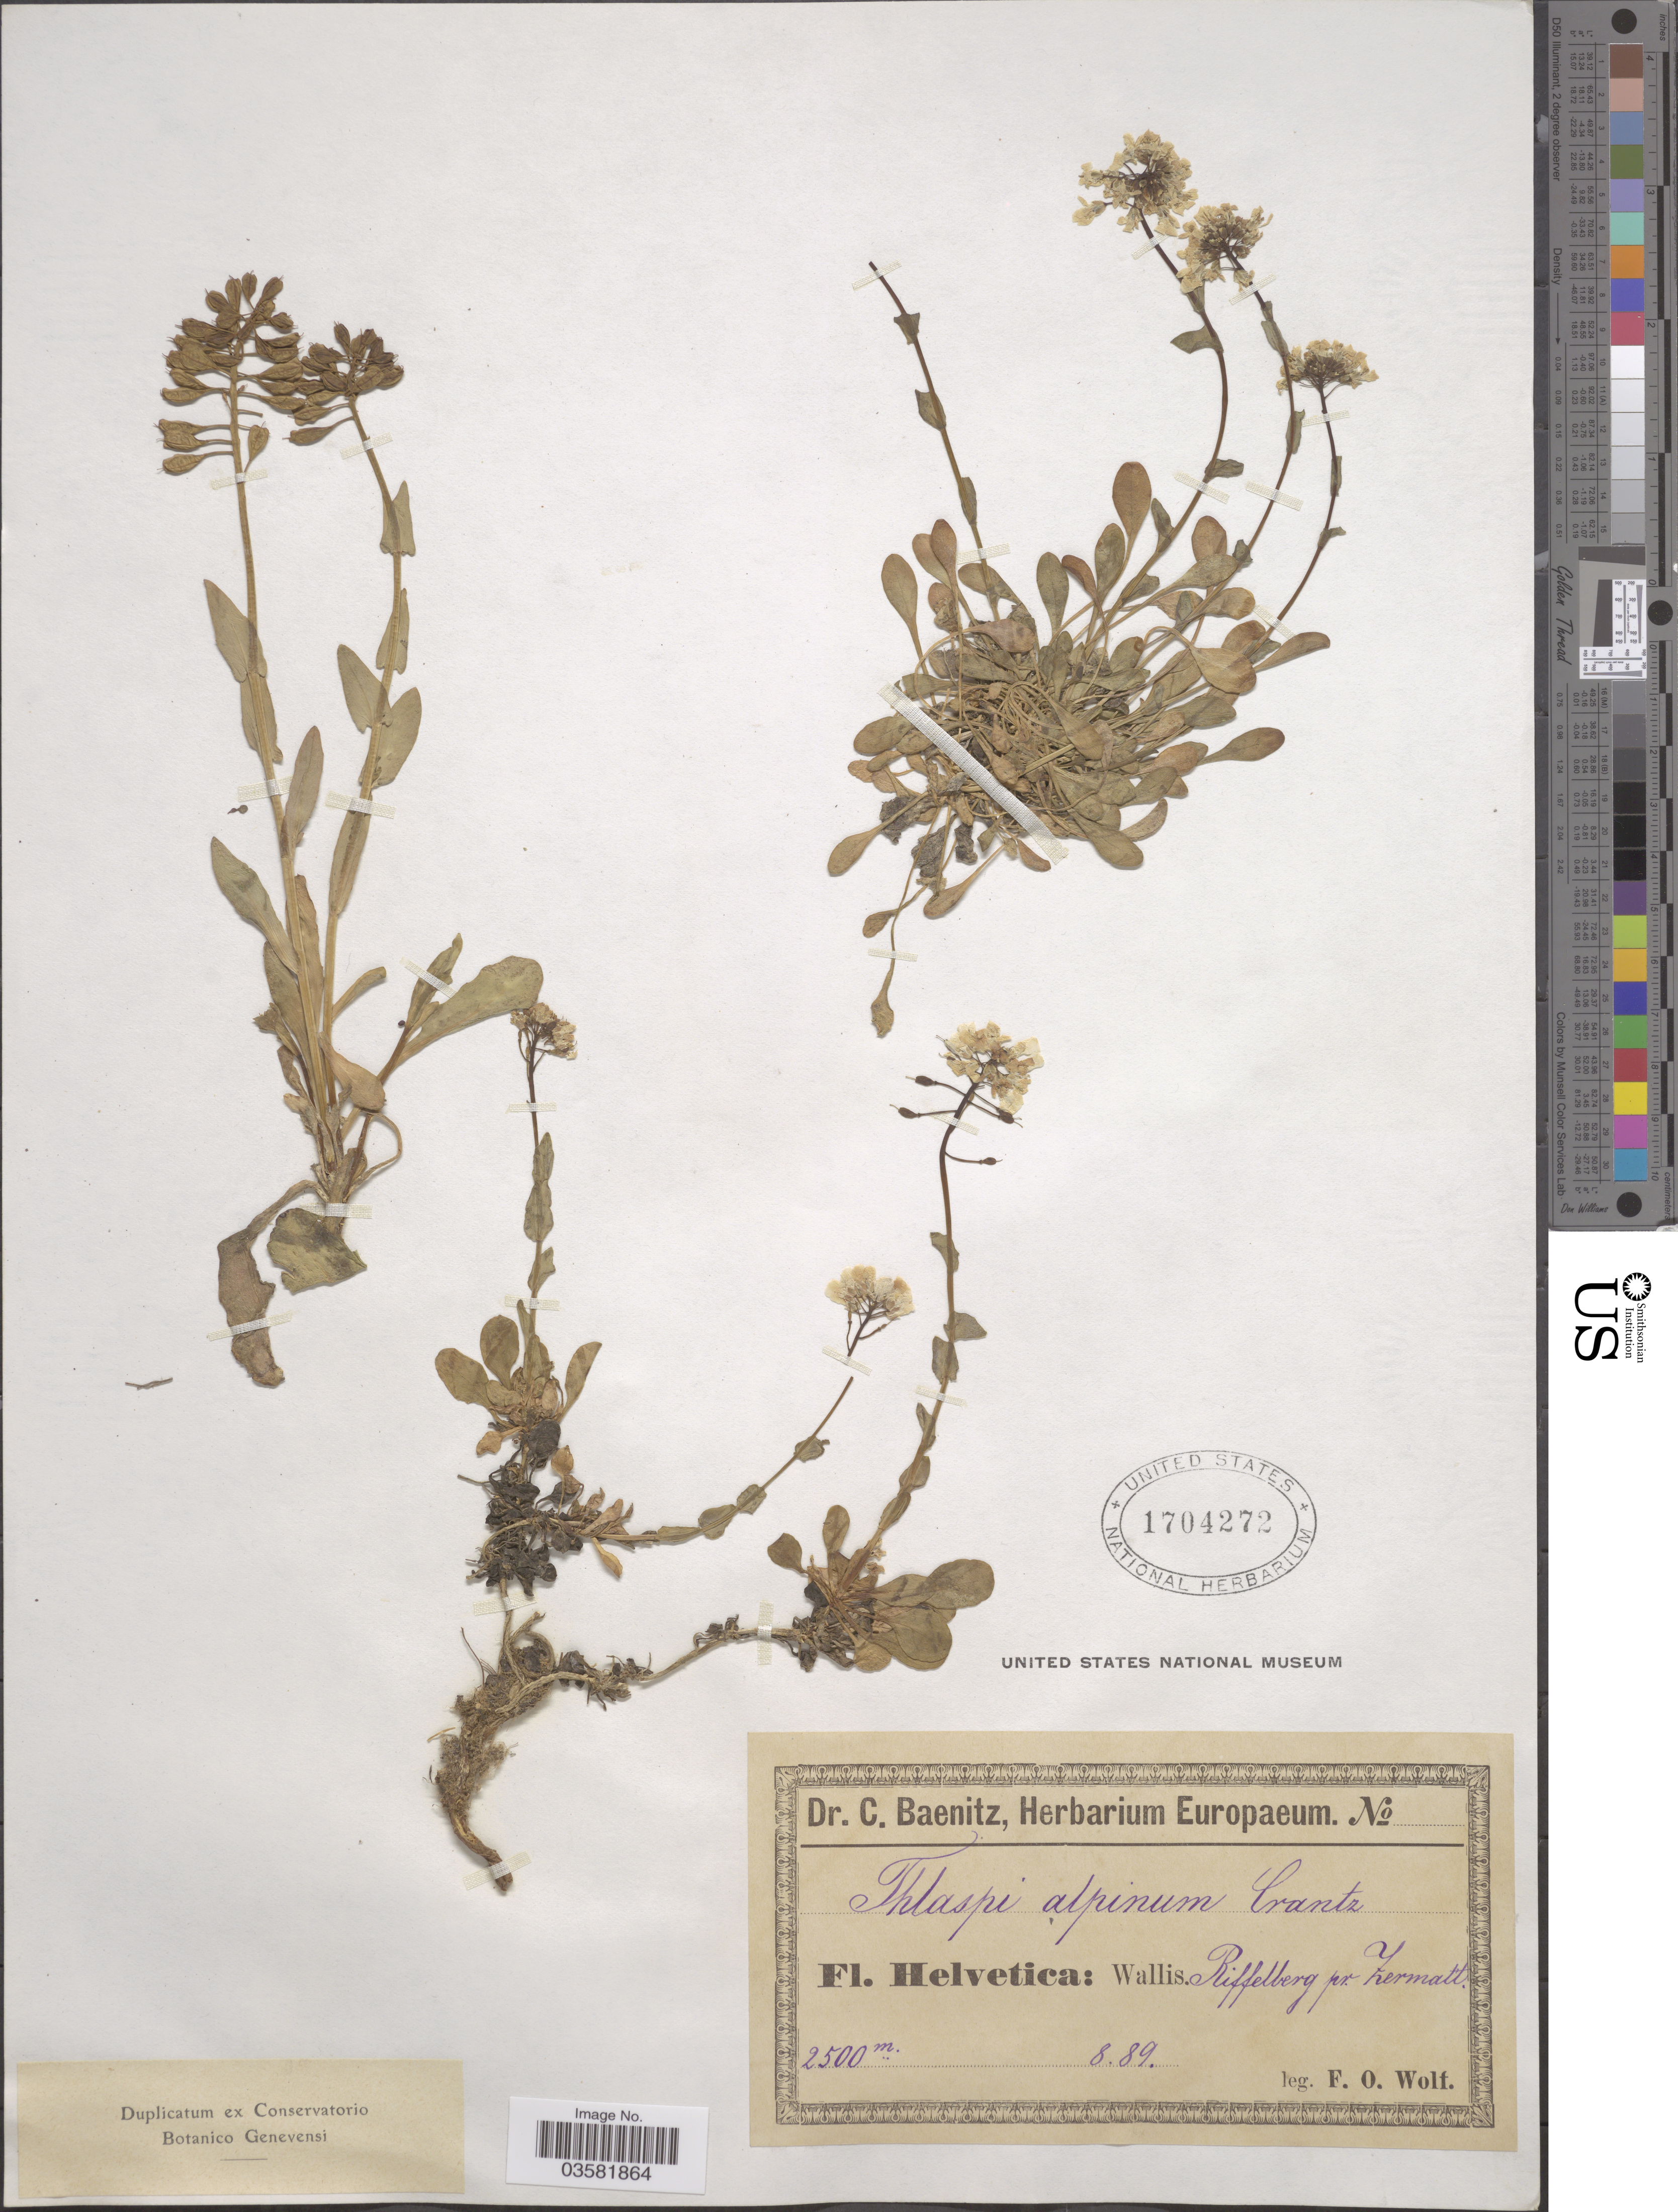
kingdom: Plantae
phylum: Tracheophyta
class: Magnoliopsida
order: Brassicales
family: Brassicaceae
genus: Thlaspi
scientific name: Thlaspi alpinum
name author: (Crantz) Crantz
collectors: F. Wolf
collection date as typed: Transcribed d/m/y: /8/89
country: Switzerland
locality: Helvetica: Wallis. Riffelberg pr. Zermatt.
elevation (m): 2500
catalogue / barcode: US 1704272